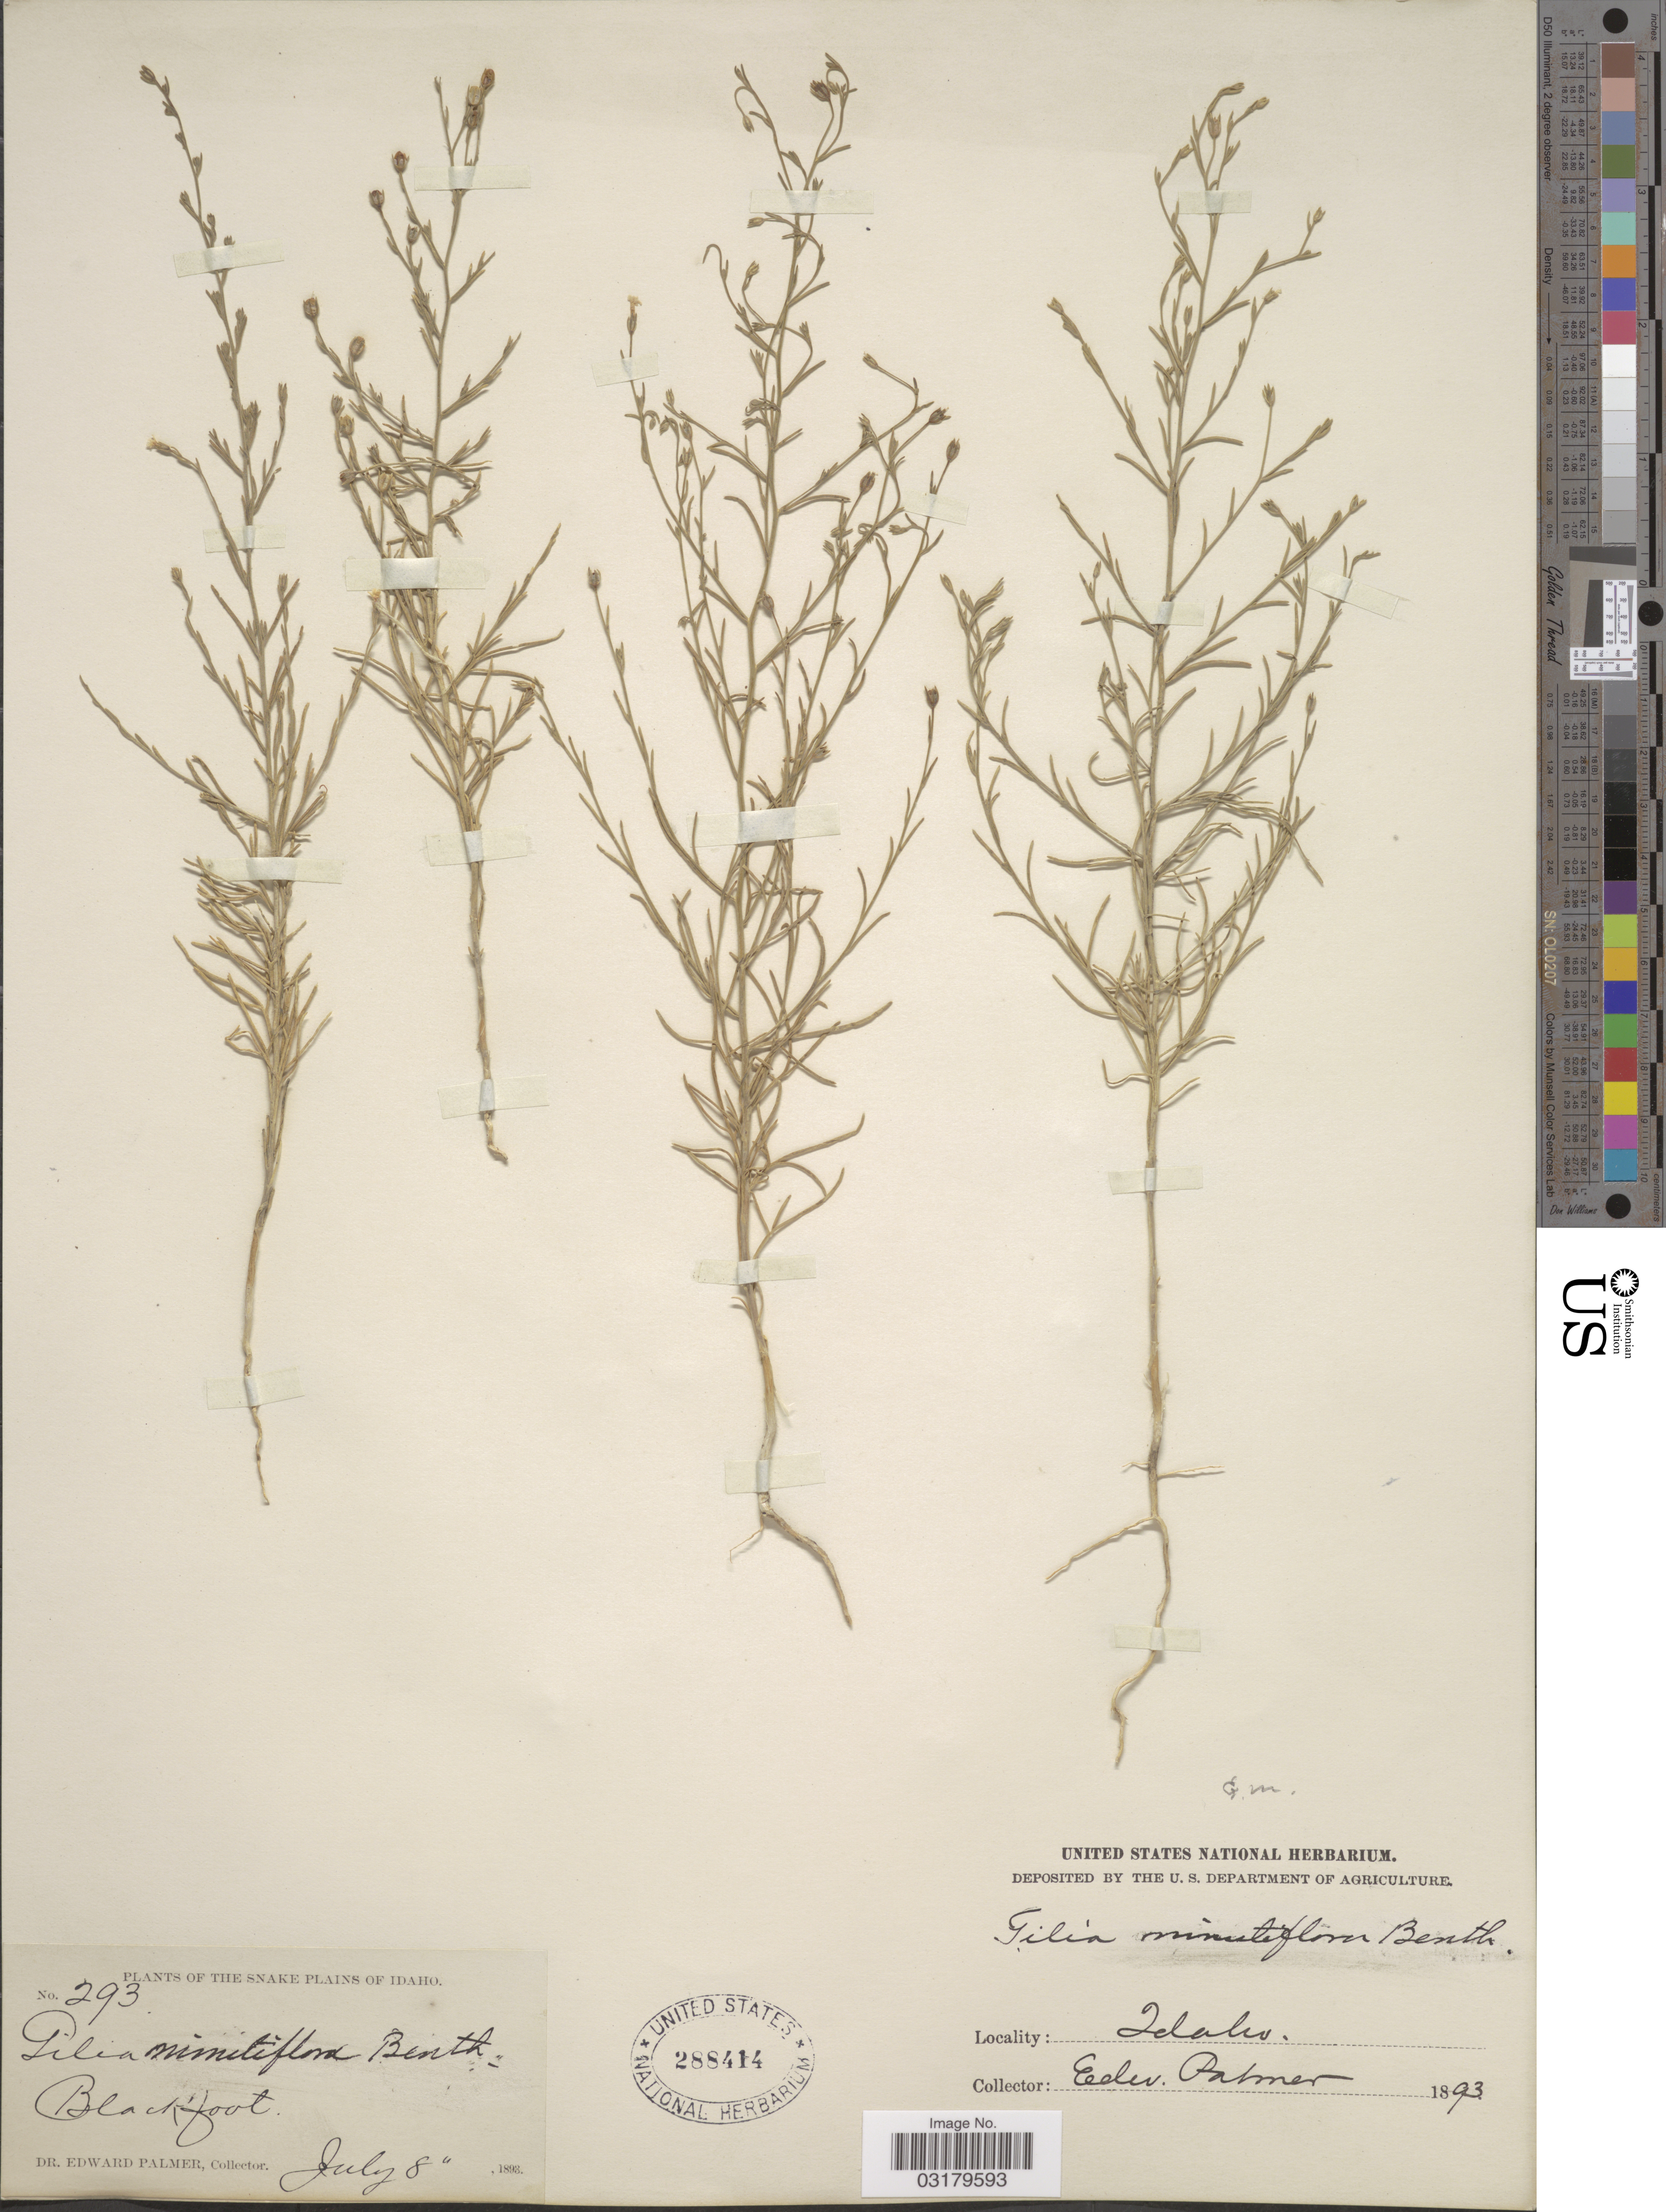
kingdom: Plantae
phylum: Tracheophyta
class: Magnoliopsida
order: Ericales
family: Polemoniaceae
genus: Microgilia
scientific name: Microgilia minutiflora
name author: (J.M. Porter & L.A. Johnson) Benth.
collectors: E. Palmer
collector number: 293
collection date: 1893-07-08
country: United States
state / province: Idaho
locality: The Snake Plains of Idaho. Blackfoot.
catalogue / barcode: US 288414